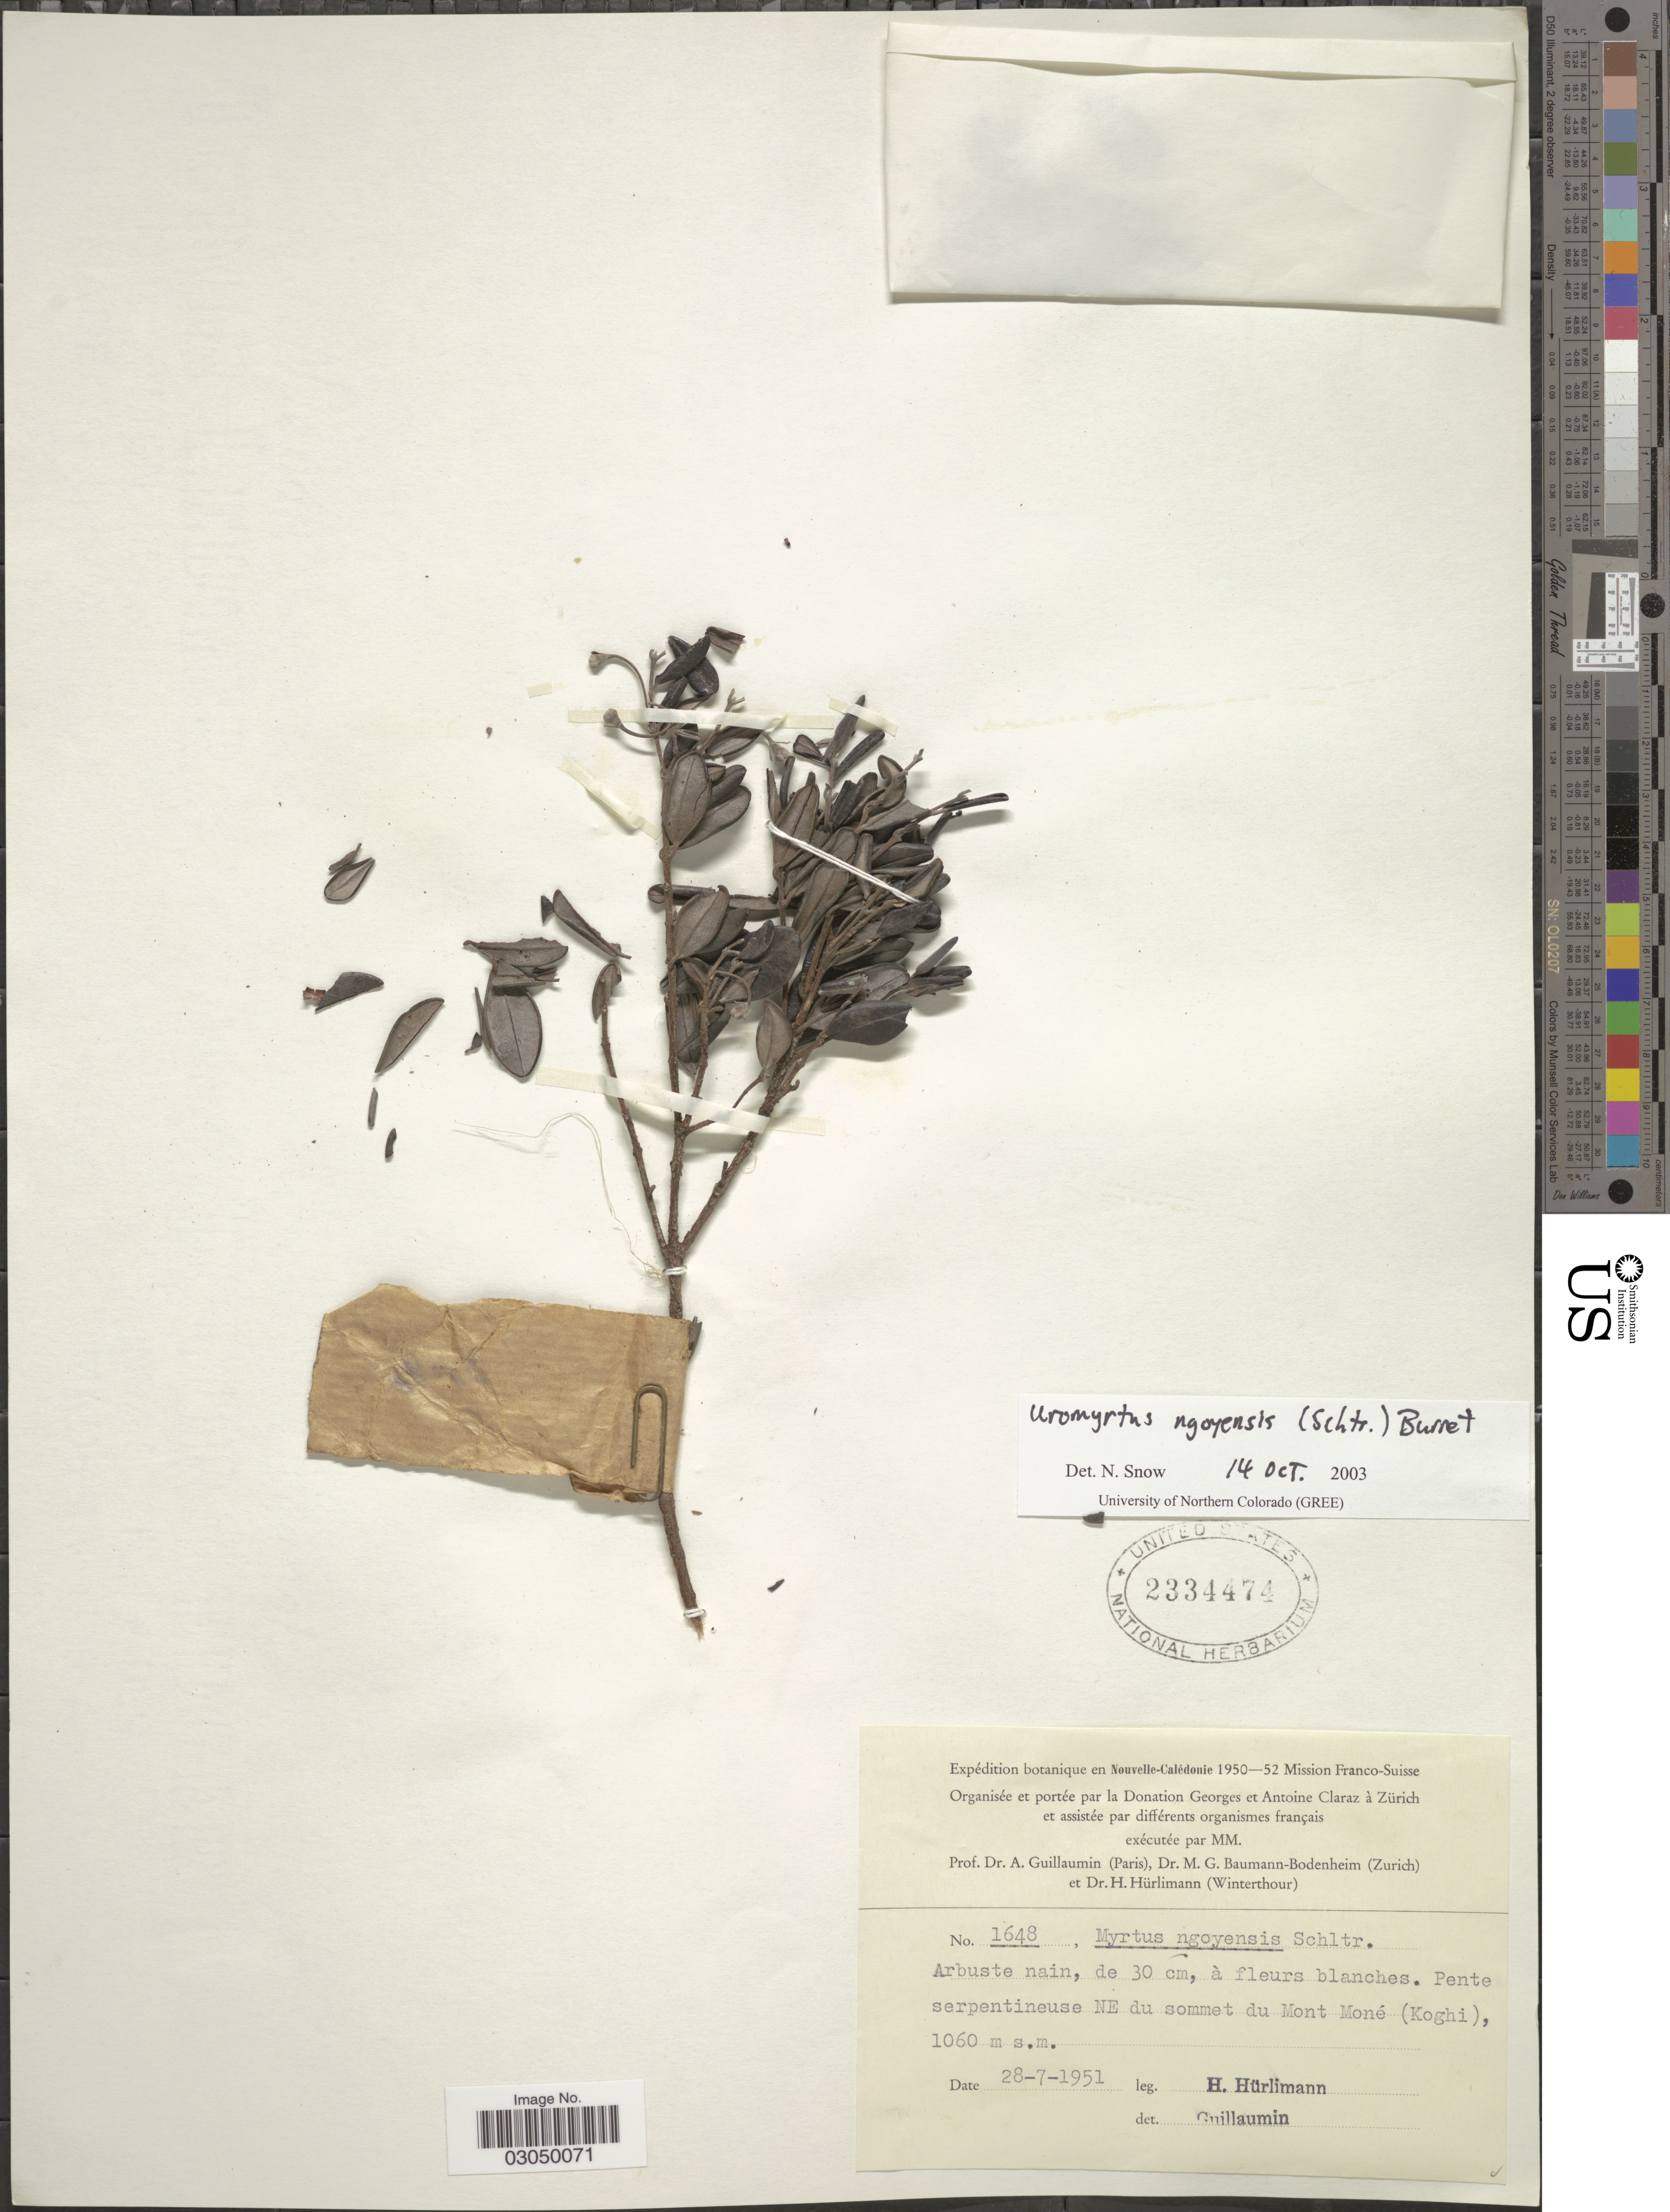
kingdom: Plantae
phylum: Tracheophyta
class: Magnoliopsida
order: Myrtales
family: Myrtaceae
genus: Uromyrtus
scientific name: Uromyrtus ngoyensis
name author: (Schltr.) Burret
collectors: H. Hürlimann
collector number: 1648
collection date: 1951-07-28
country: New Caledonia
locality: En Nouvelle-Calédonie. Pente serpentineuse NE du sommet du Mont Moné (Koghi).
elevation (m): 1060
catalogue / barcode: US 2334474